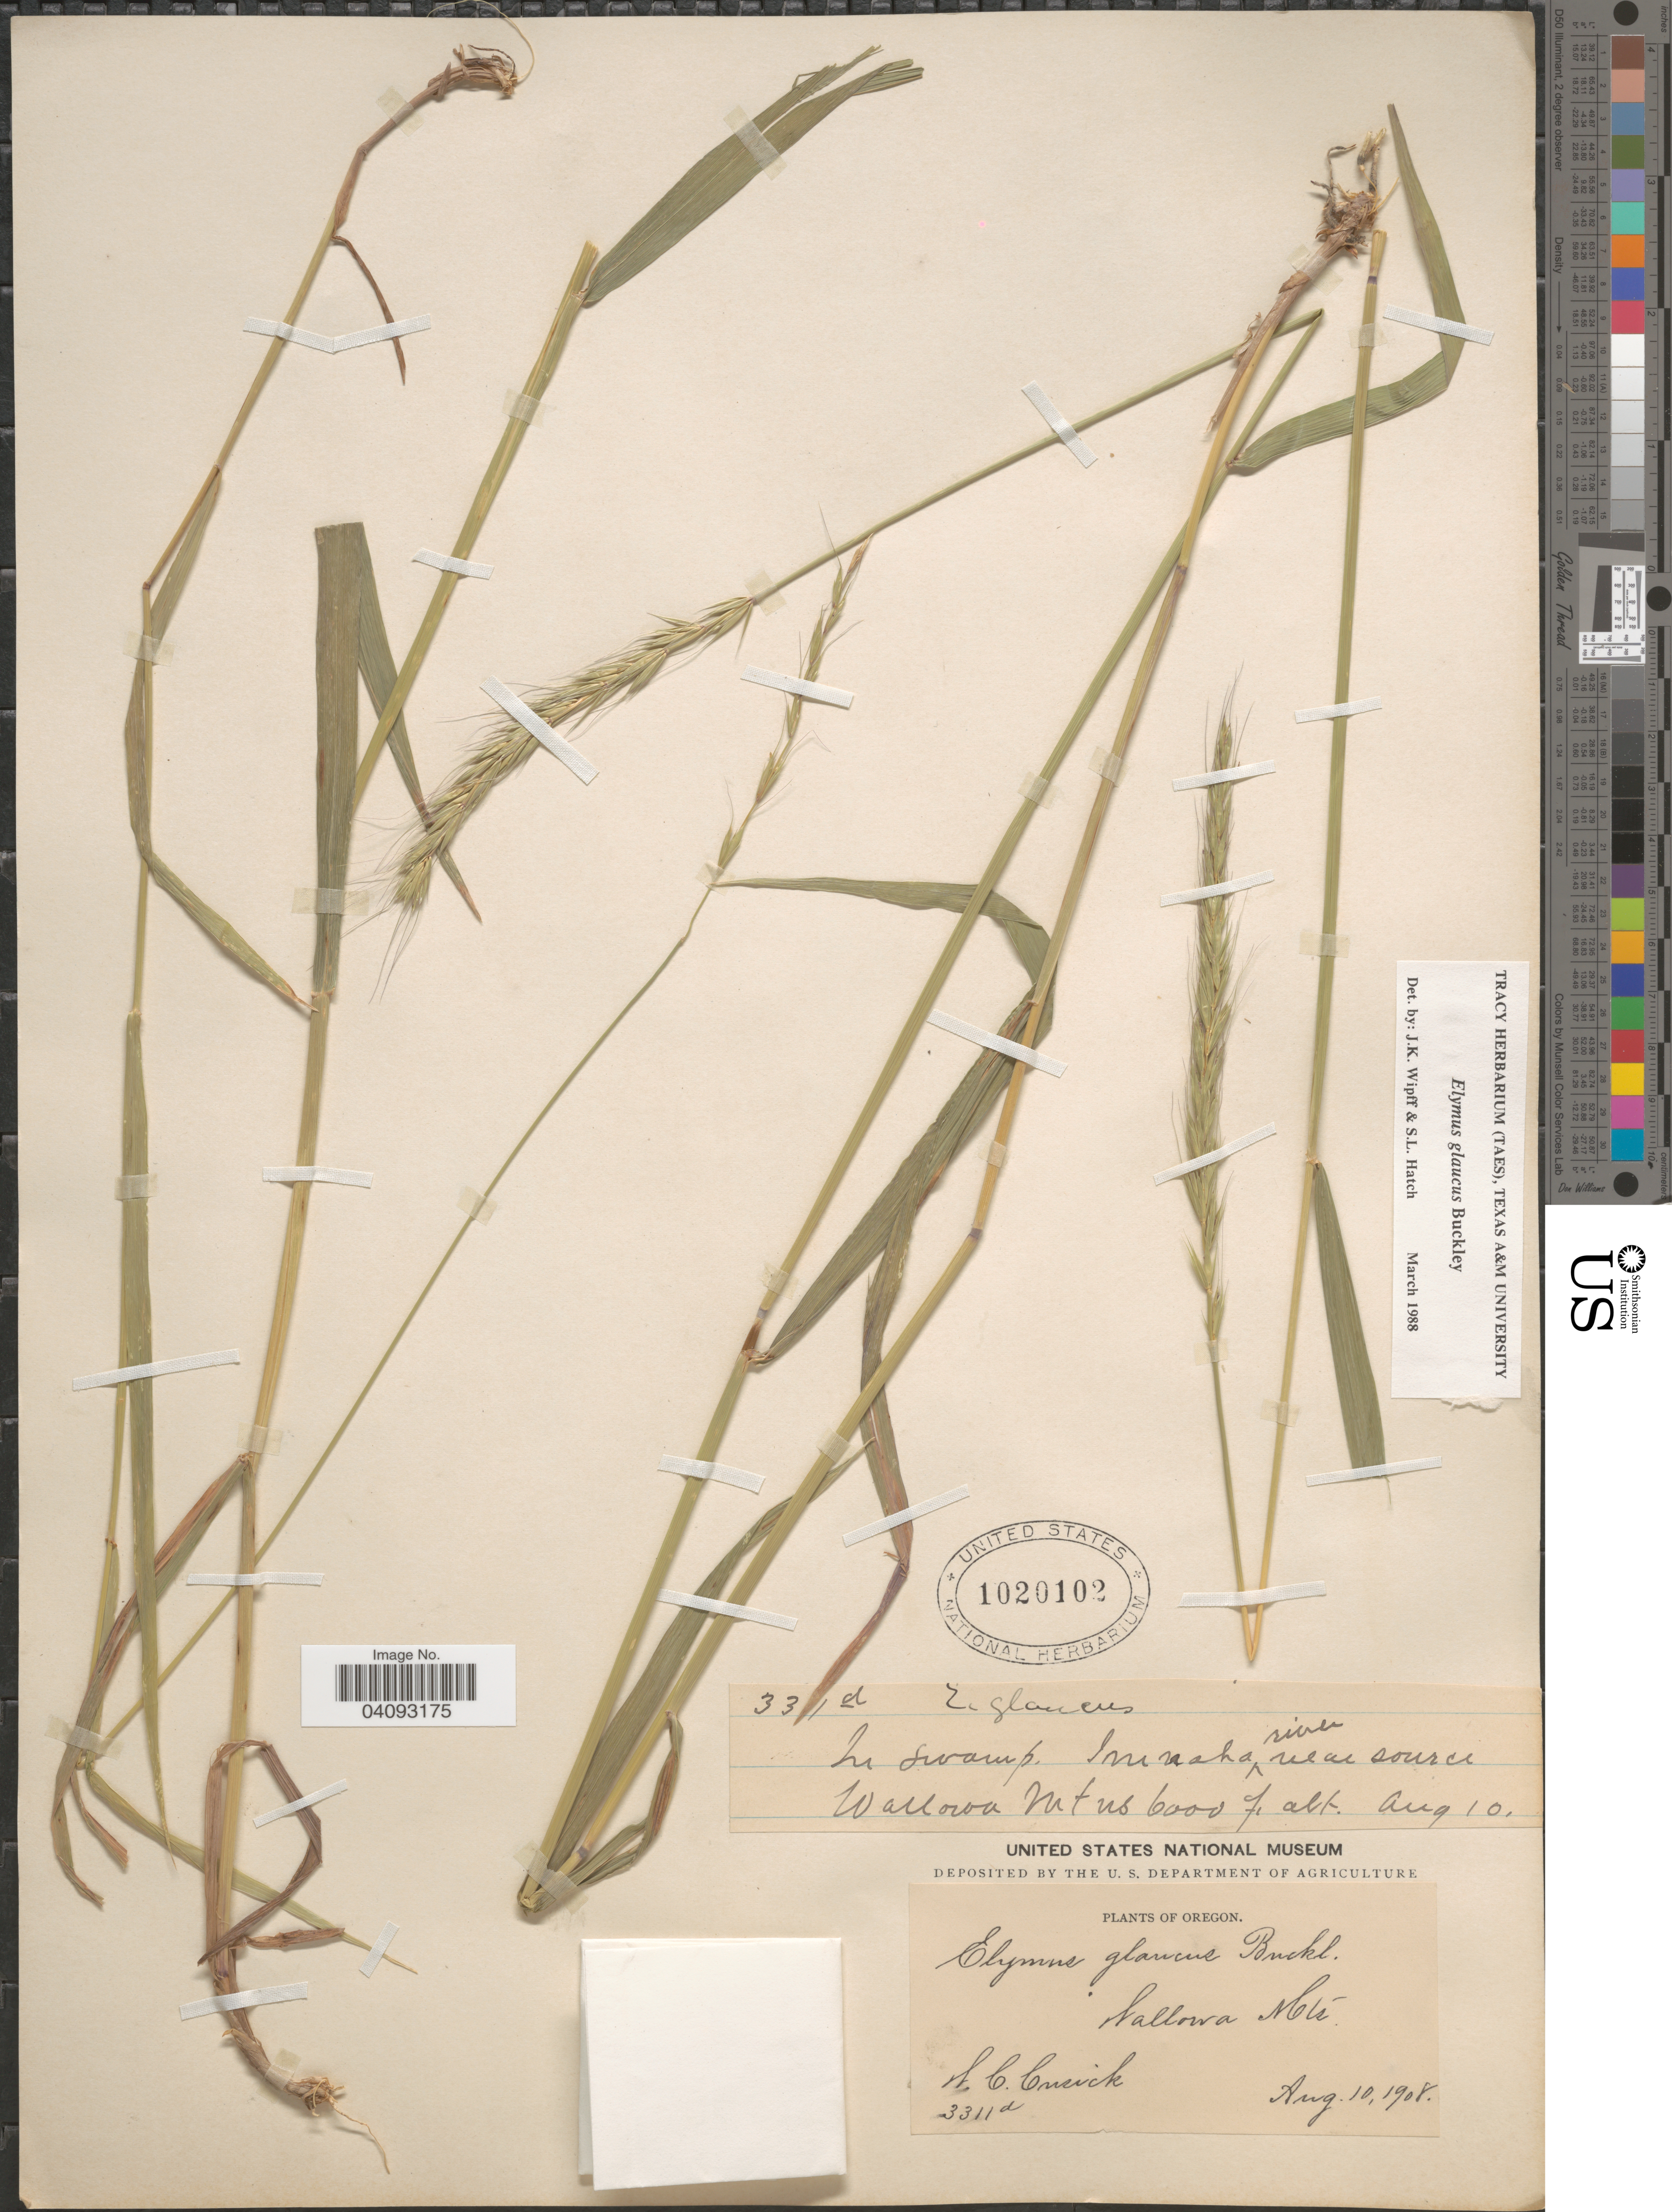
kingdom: Plantae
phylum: Tracheophyta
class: Liliopsida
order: Poales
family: Poaceae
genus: Elymus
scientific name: Elymus glaucus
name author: Buckley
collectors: W. C. Cusick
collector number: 3311d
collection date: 1908-08-10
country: United States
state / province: Oregon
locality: In swamp, Imnaha river near source Wallowa Mtns.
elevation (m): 1829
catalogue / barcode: US 1020102